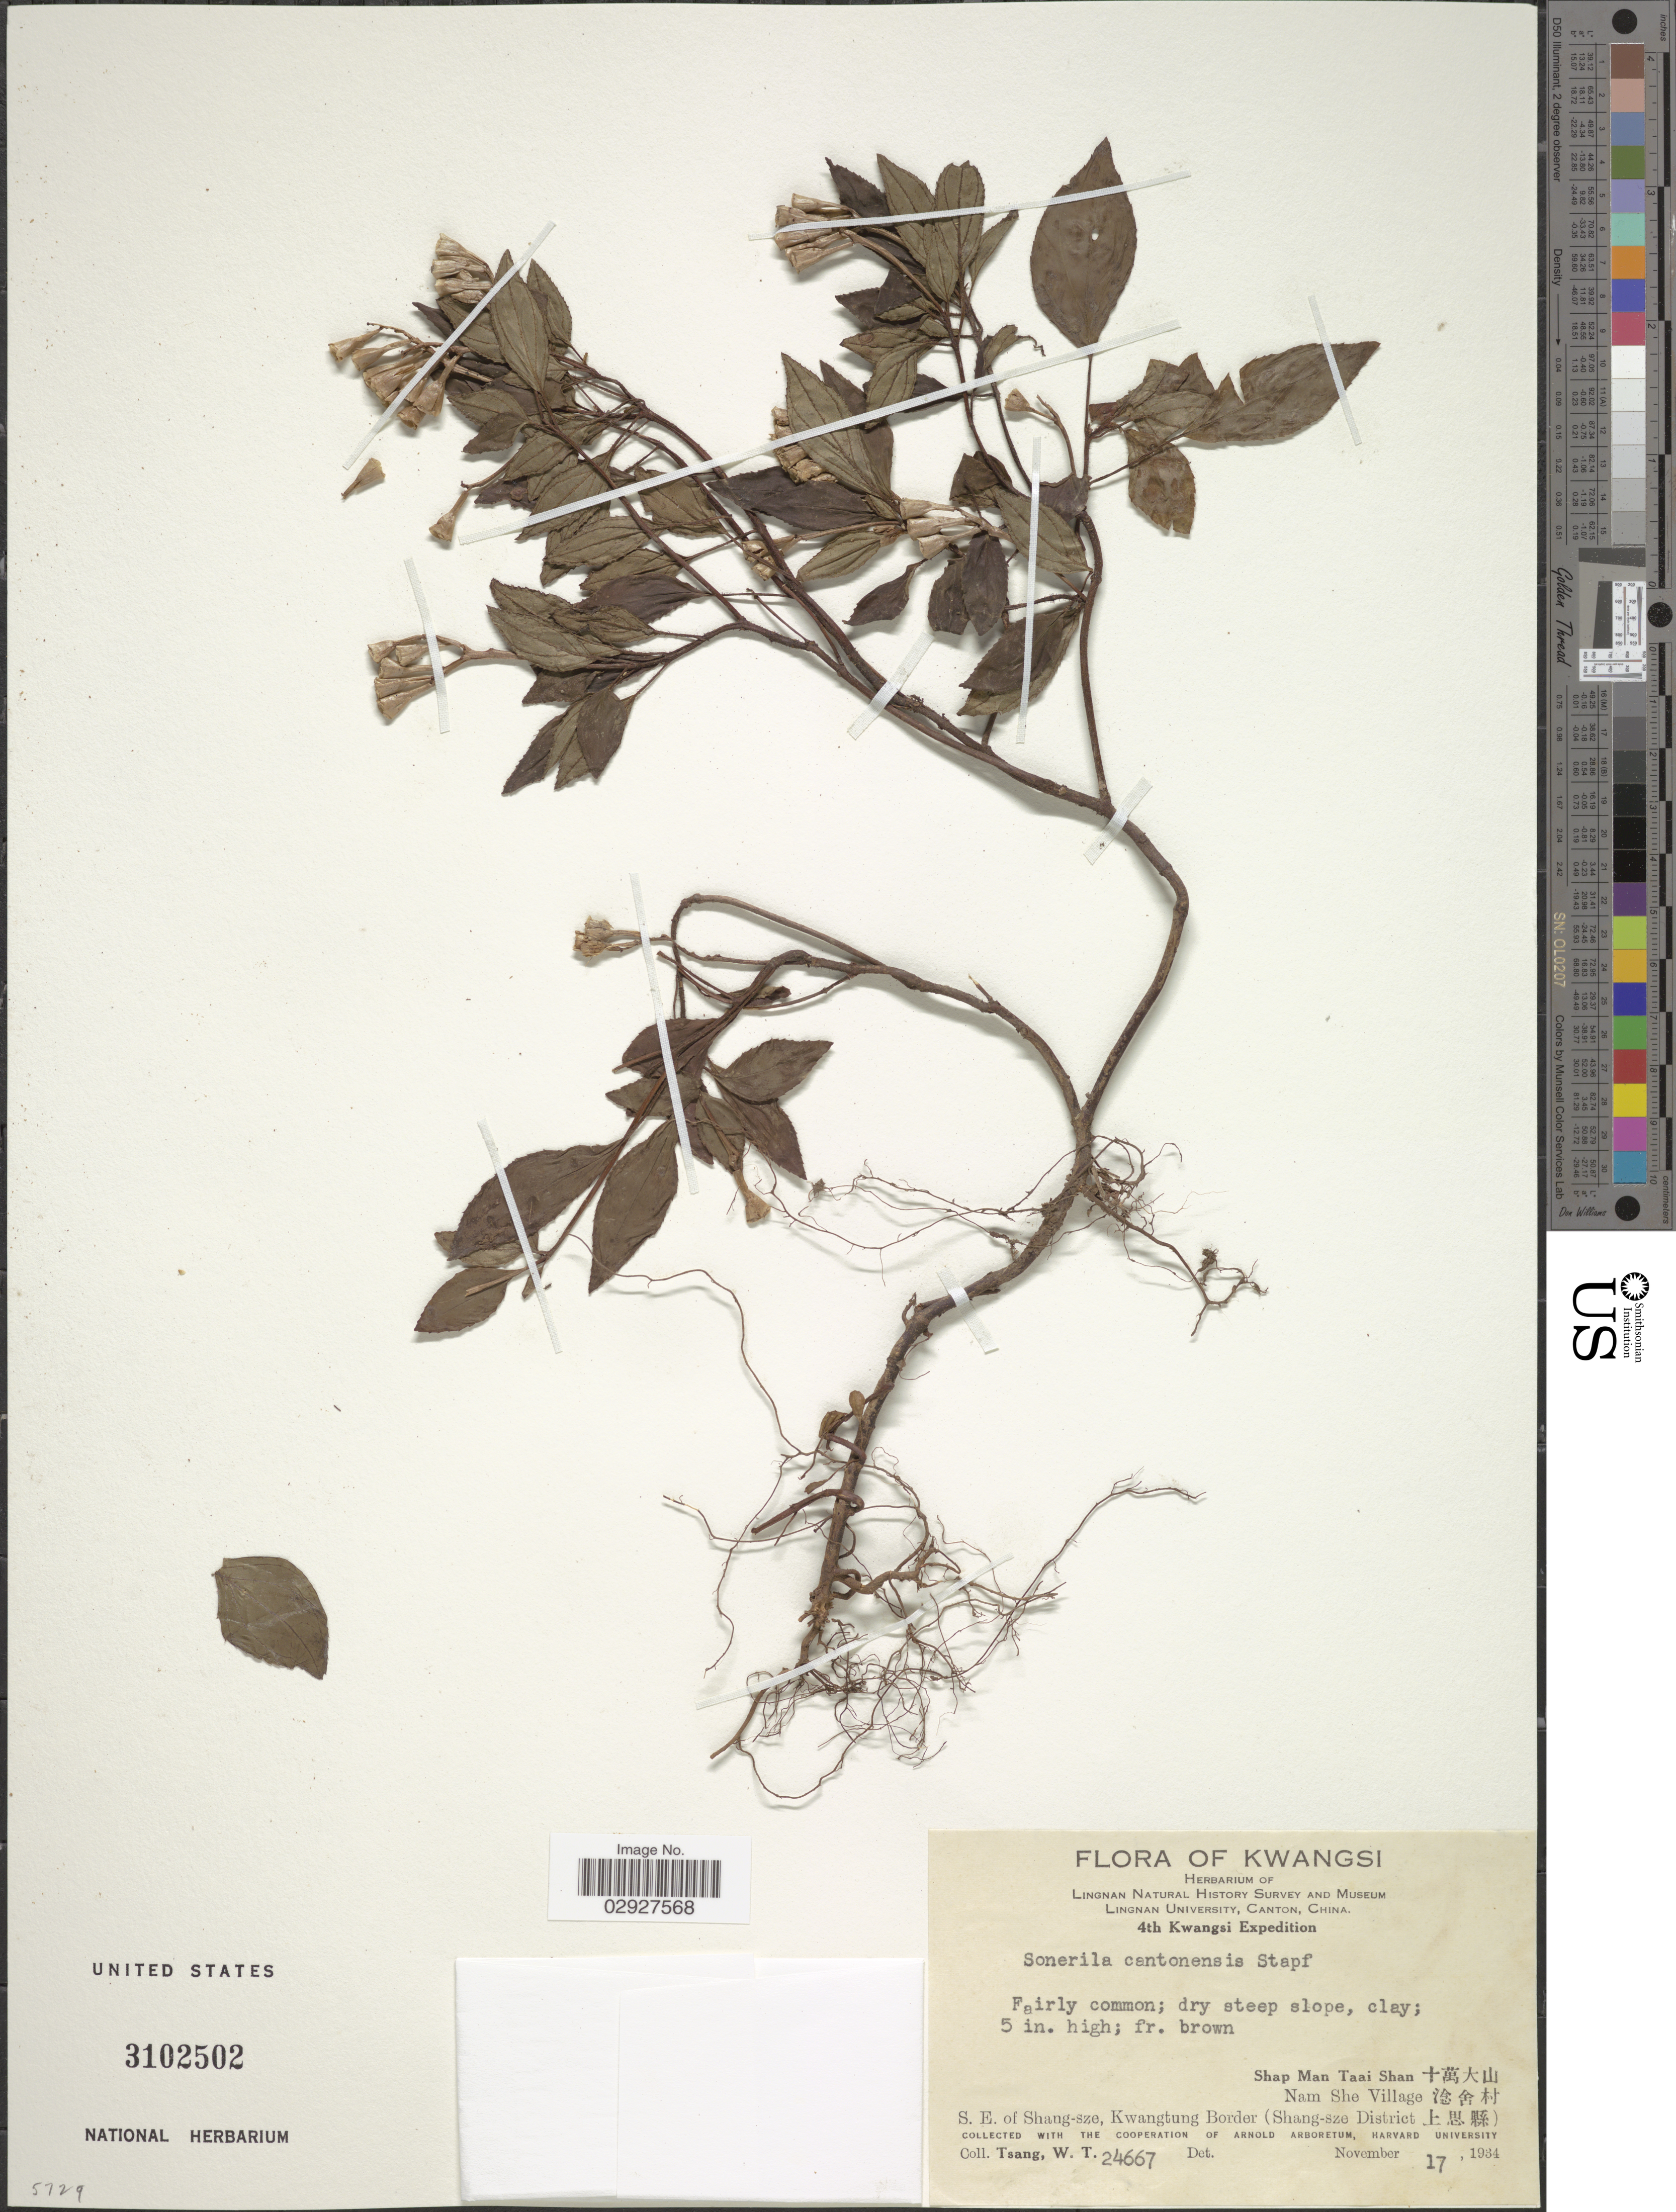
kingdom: Plantae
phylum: Tracheophyta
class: Magnoliopsida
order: Myrtales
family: Melastomataceae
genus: Sonerila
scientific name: Sonerila cantonensis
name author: Stapf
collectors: W. T. Tsang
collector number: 24667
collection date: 1934-11-17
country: China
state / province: Guangxi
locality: Kwangsi. Shap Man Taai Shan, Nam She Village. S.E. of Shang-sze, Kwangtung Border (Shang-sze District).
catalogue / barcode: US 3102502